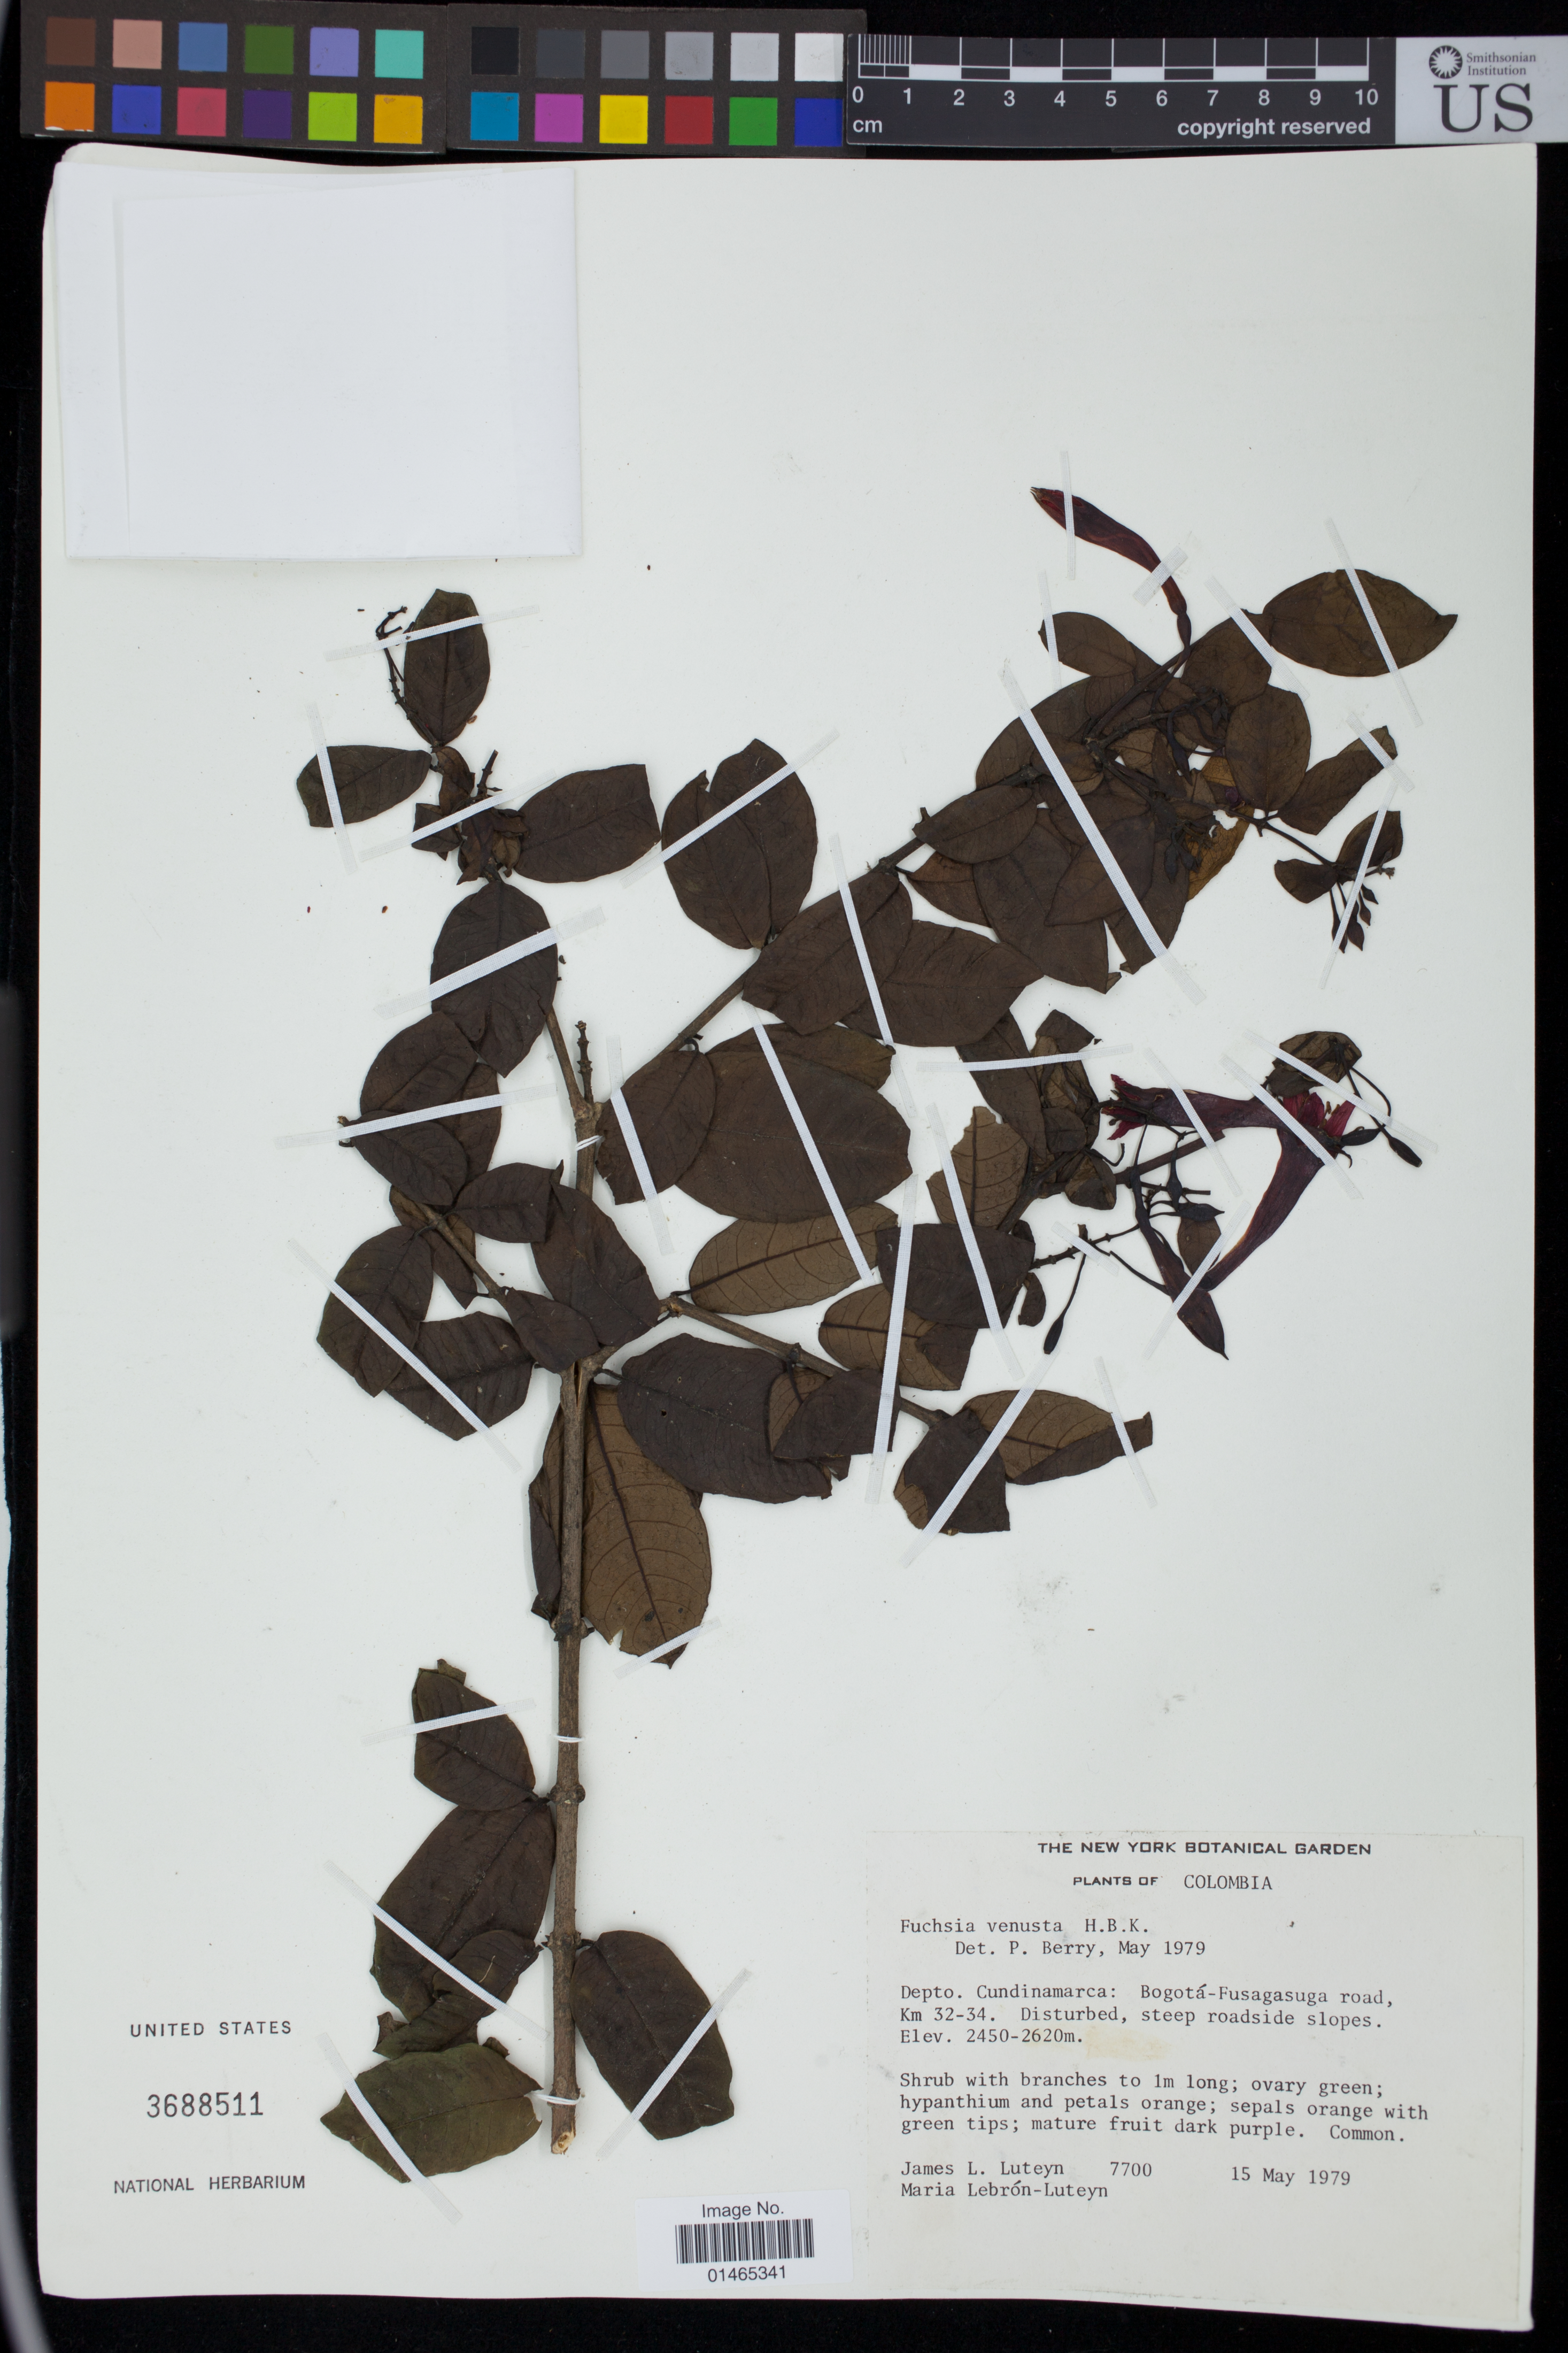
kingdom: Plantae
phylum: Tracheophyta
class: Magnoliopsida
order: Myrtales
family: Onagraceae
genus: Fuchsia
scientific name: Fuchsia venusta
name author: Kunth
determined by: Berry, P. E., (WIS), University of Wisconsin - Madison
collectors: J. L. Luteyn & M. L. Lebrón-Luteyn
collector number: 7700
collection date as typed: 15 May 1979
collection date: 1979-05-15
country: Colombia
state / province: Cundinamarca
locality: Bogota-Fusagasuga Road, Km 32-34.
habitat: Disturbed, steep roadside slopes.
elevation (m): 2450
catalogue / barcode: US 3688511